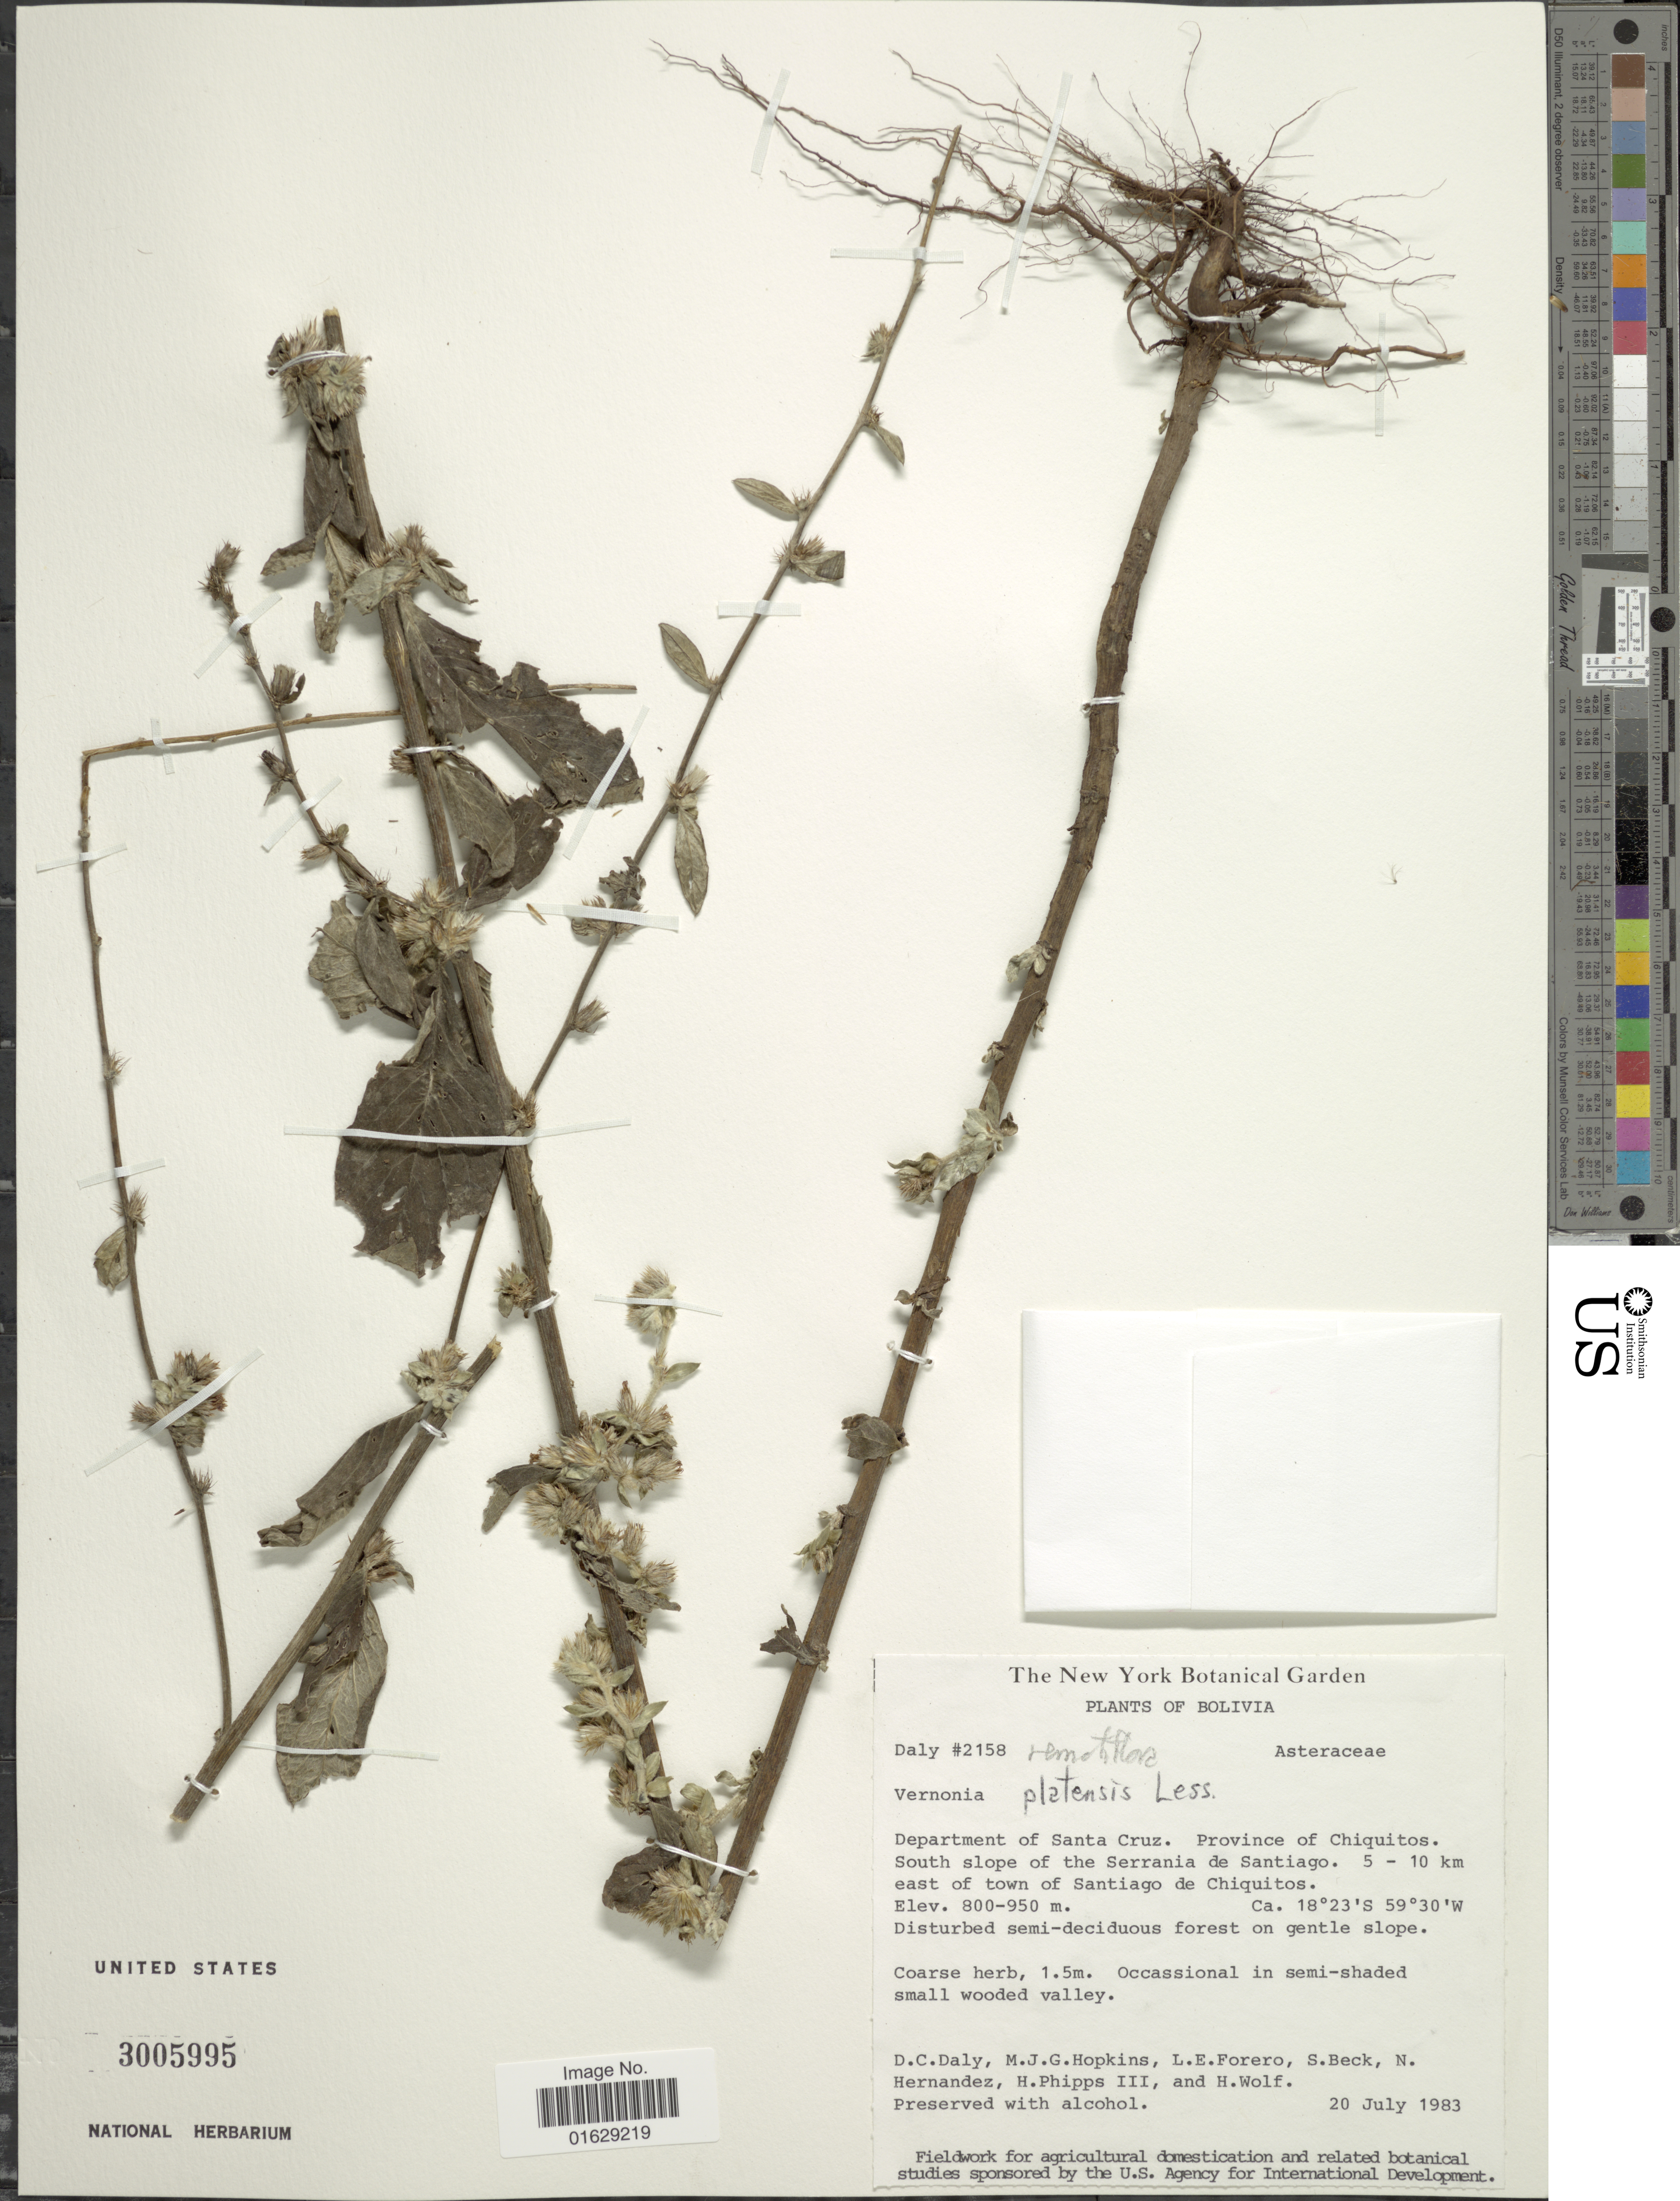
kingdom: Plantae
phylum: Tracheophyta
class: Magnoliopsida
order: Asterales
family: Asteraceae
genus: Lepidaploa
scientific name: Lepidaploa remotiflora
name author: (Rich.) H. Rob.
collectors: D. C. Daly, M. J. G. Hopkins, L. Forero, S. G. Beck & et al.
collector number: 2158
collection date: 1983-07-20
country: Bolivia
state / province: Santa Cruz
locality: Department of Santa Cruz, Province of Chiquitos, south slope of the Serrania de Santiago, 5-10 km east of town of Santiago de Chiquitos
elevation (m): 800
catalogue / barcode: US 3005995